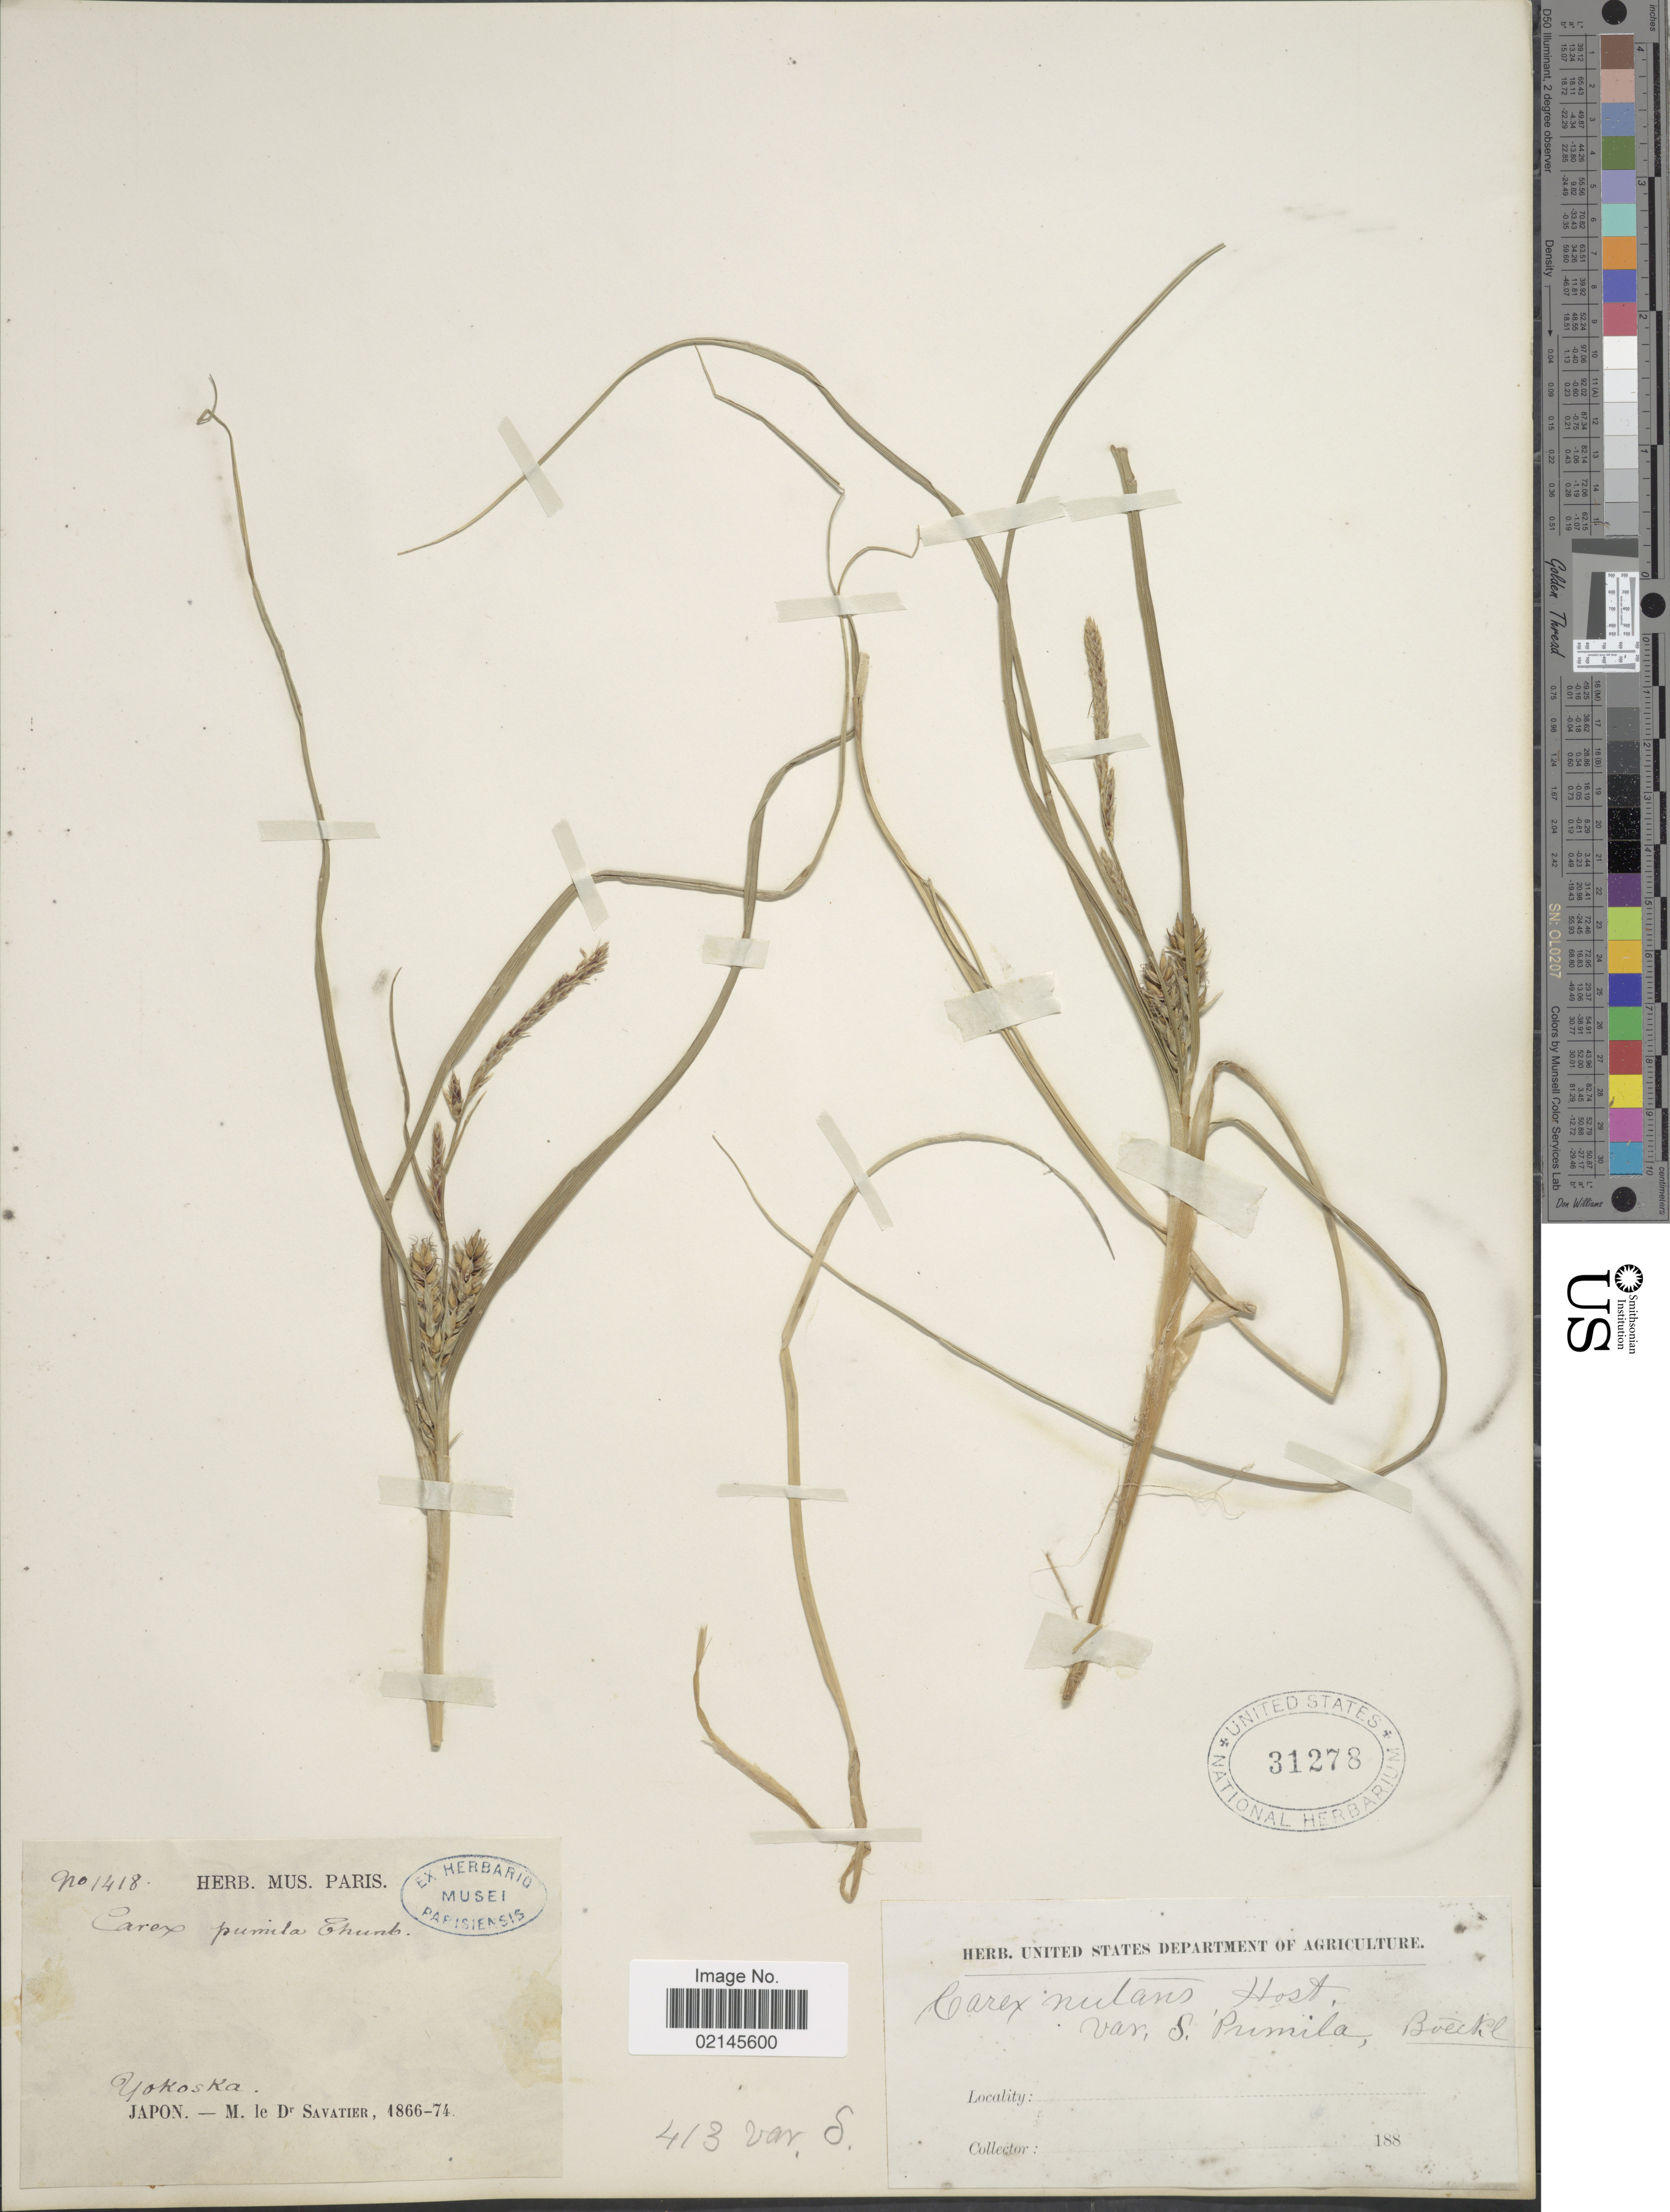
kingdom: Plantae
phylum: Tracheophyta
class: Liliopsida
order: Poales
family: Cyperaceae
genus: Carex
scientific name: Carex pumila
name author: Thunb.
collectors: M. Savatier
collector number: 1418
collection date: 1866/1874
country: Japan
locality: Yokoska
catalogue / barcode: US 31278